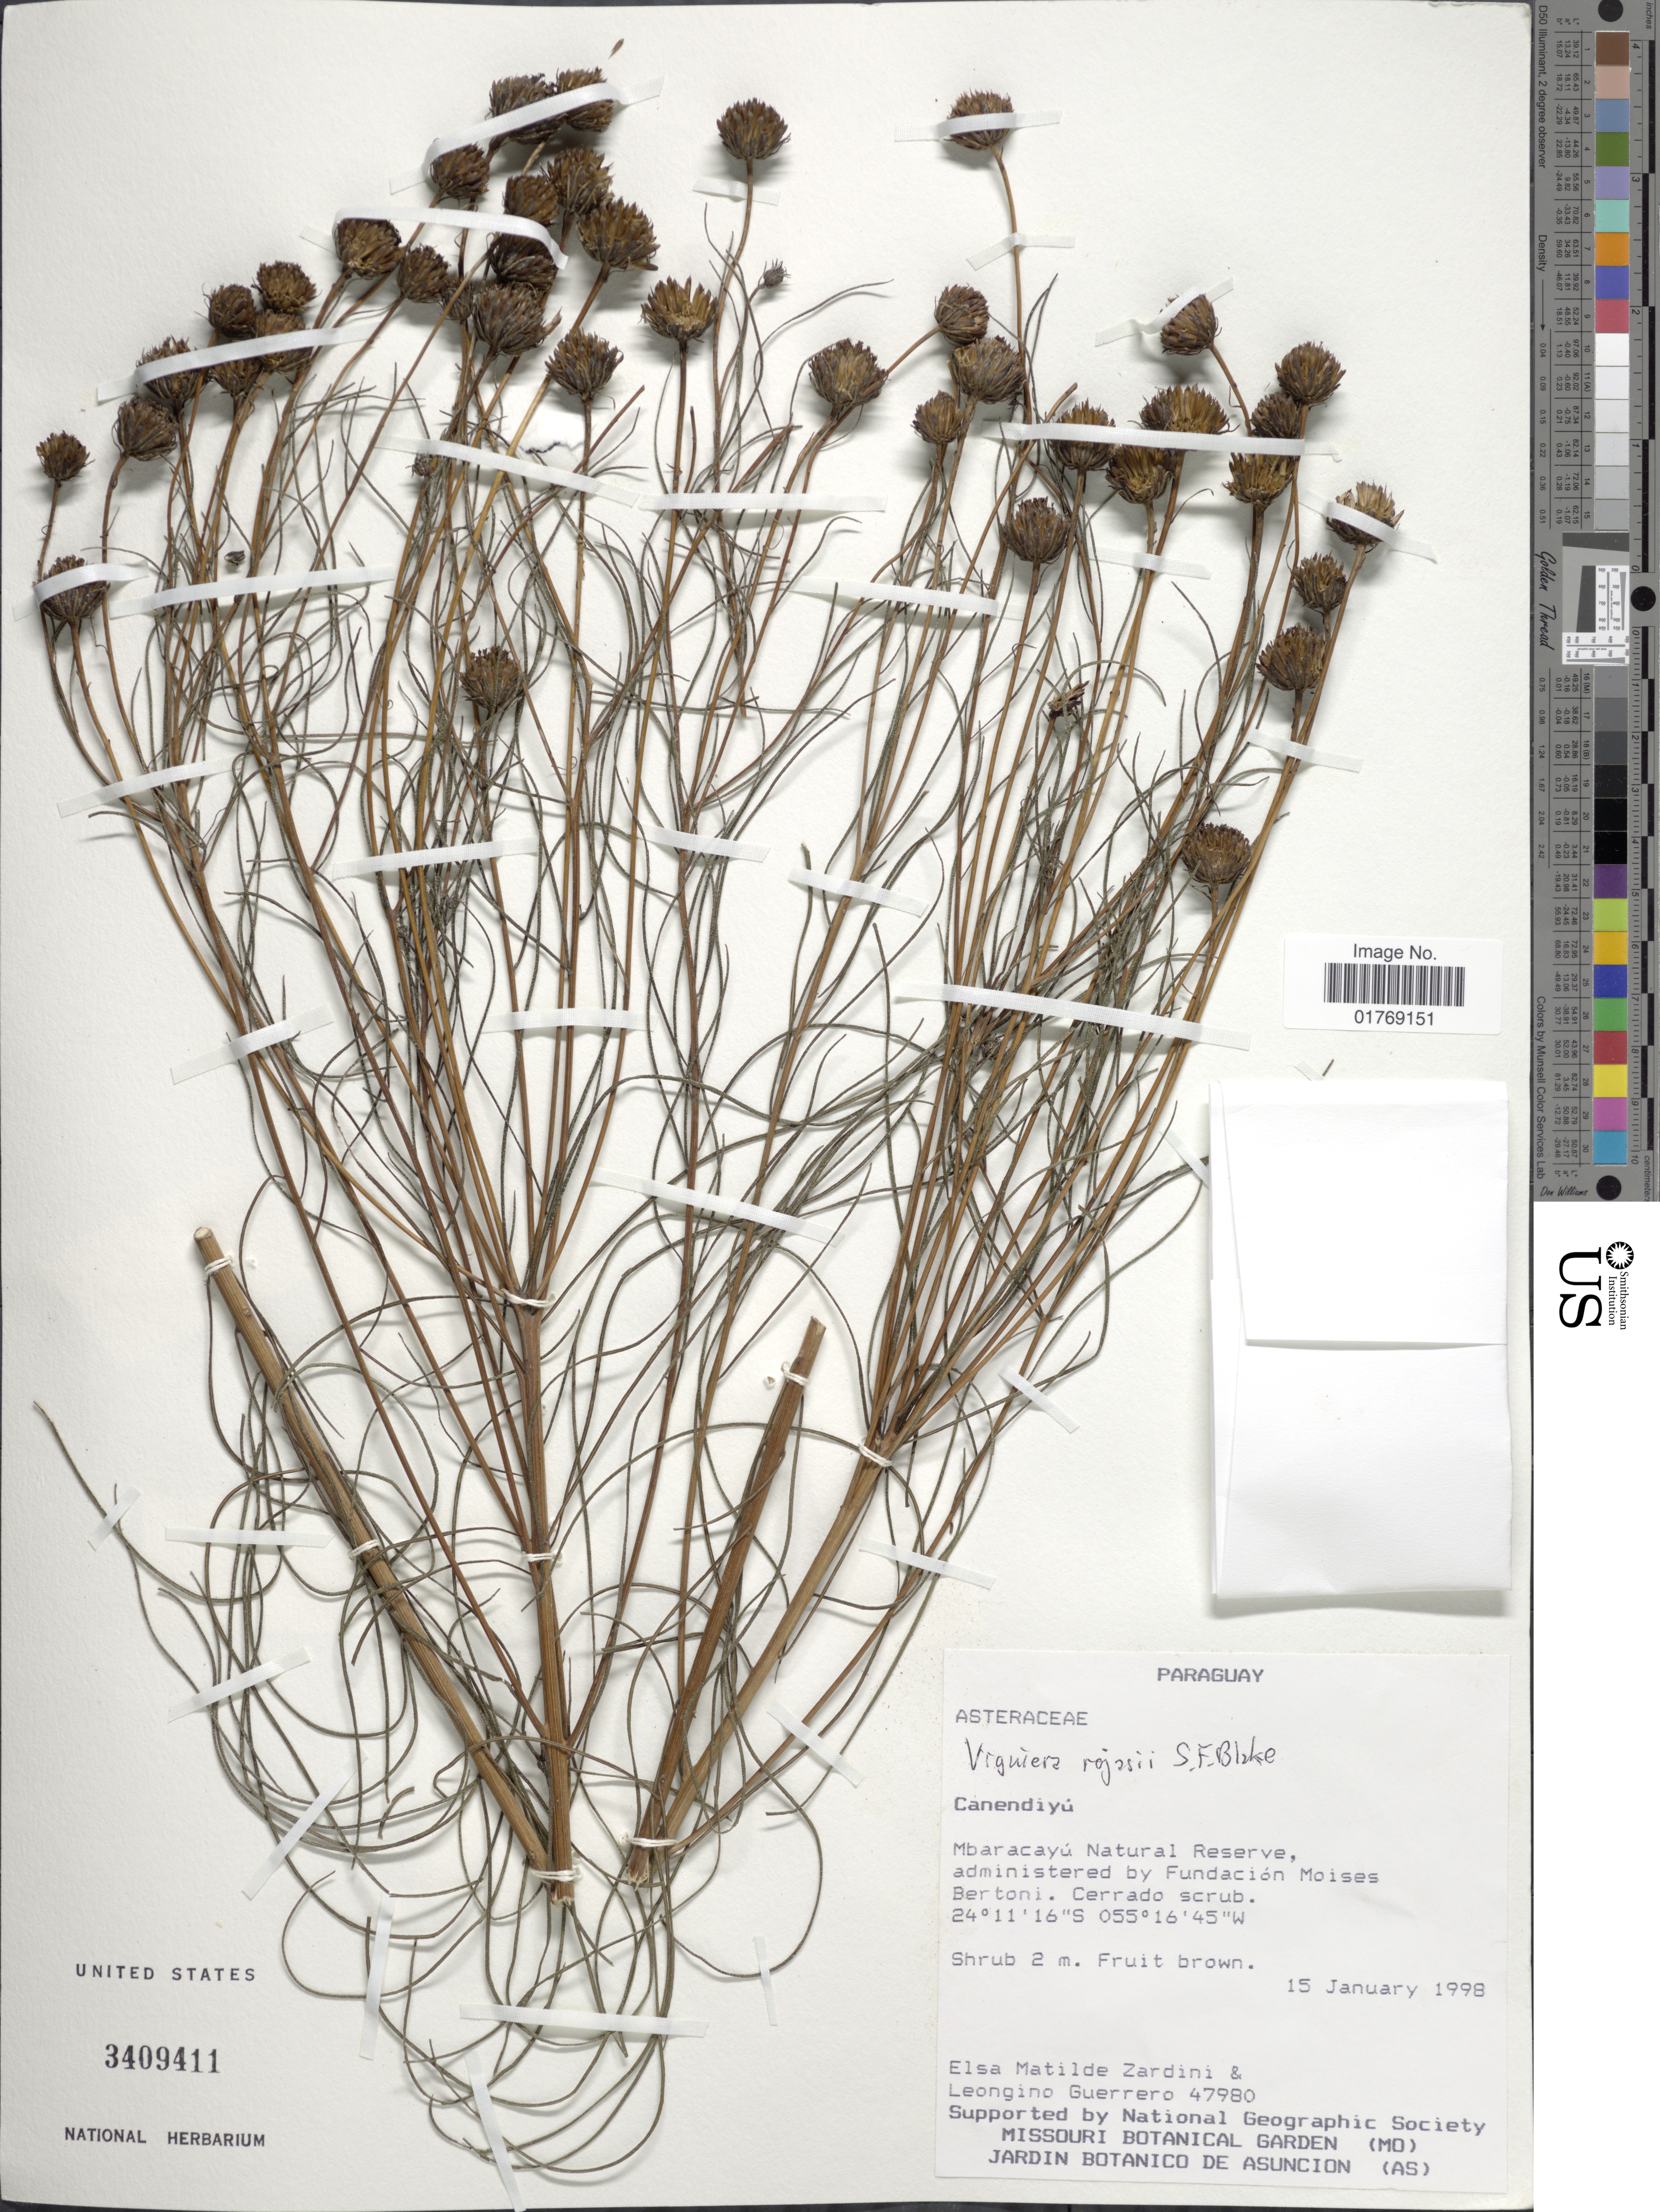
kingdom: Plantae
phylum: Tracheophyta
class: Magnoliopsida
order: Asterales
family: Asteraceae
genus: Viguiera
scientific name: Viguiera rojasii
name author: Blake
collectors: E. M. Zardini & L. Guerrero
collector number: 47980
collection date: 1998-01-15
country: Paraguay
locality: Canendiyú. Mbaracayú Natural Reserve, administered by Fundación Moises Bertoni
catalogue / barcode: US 3409411